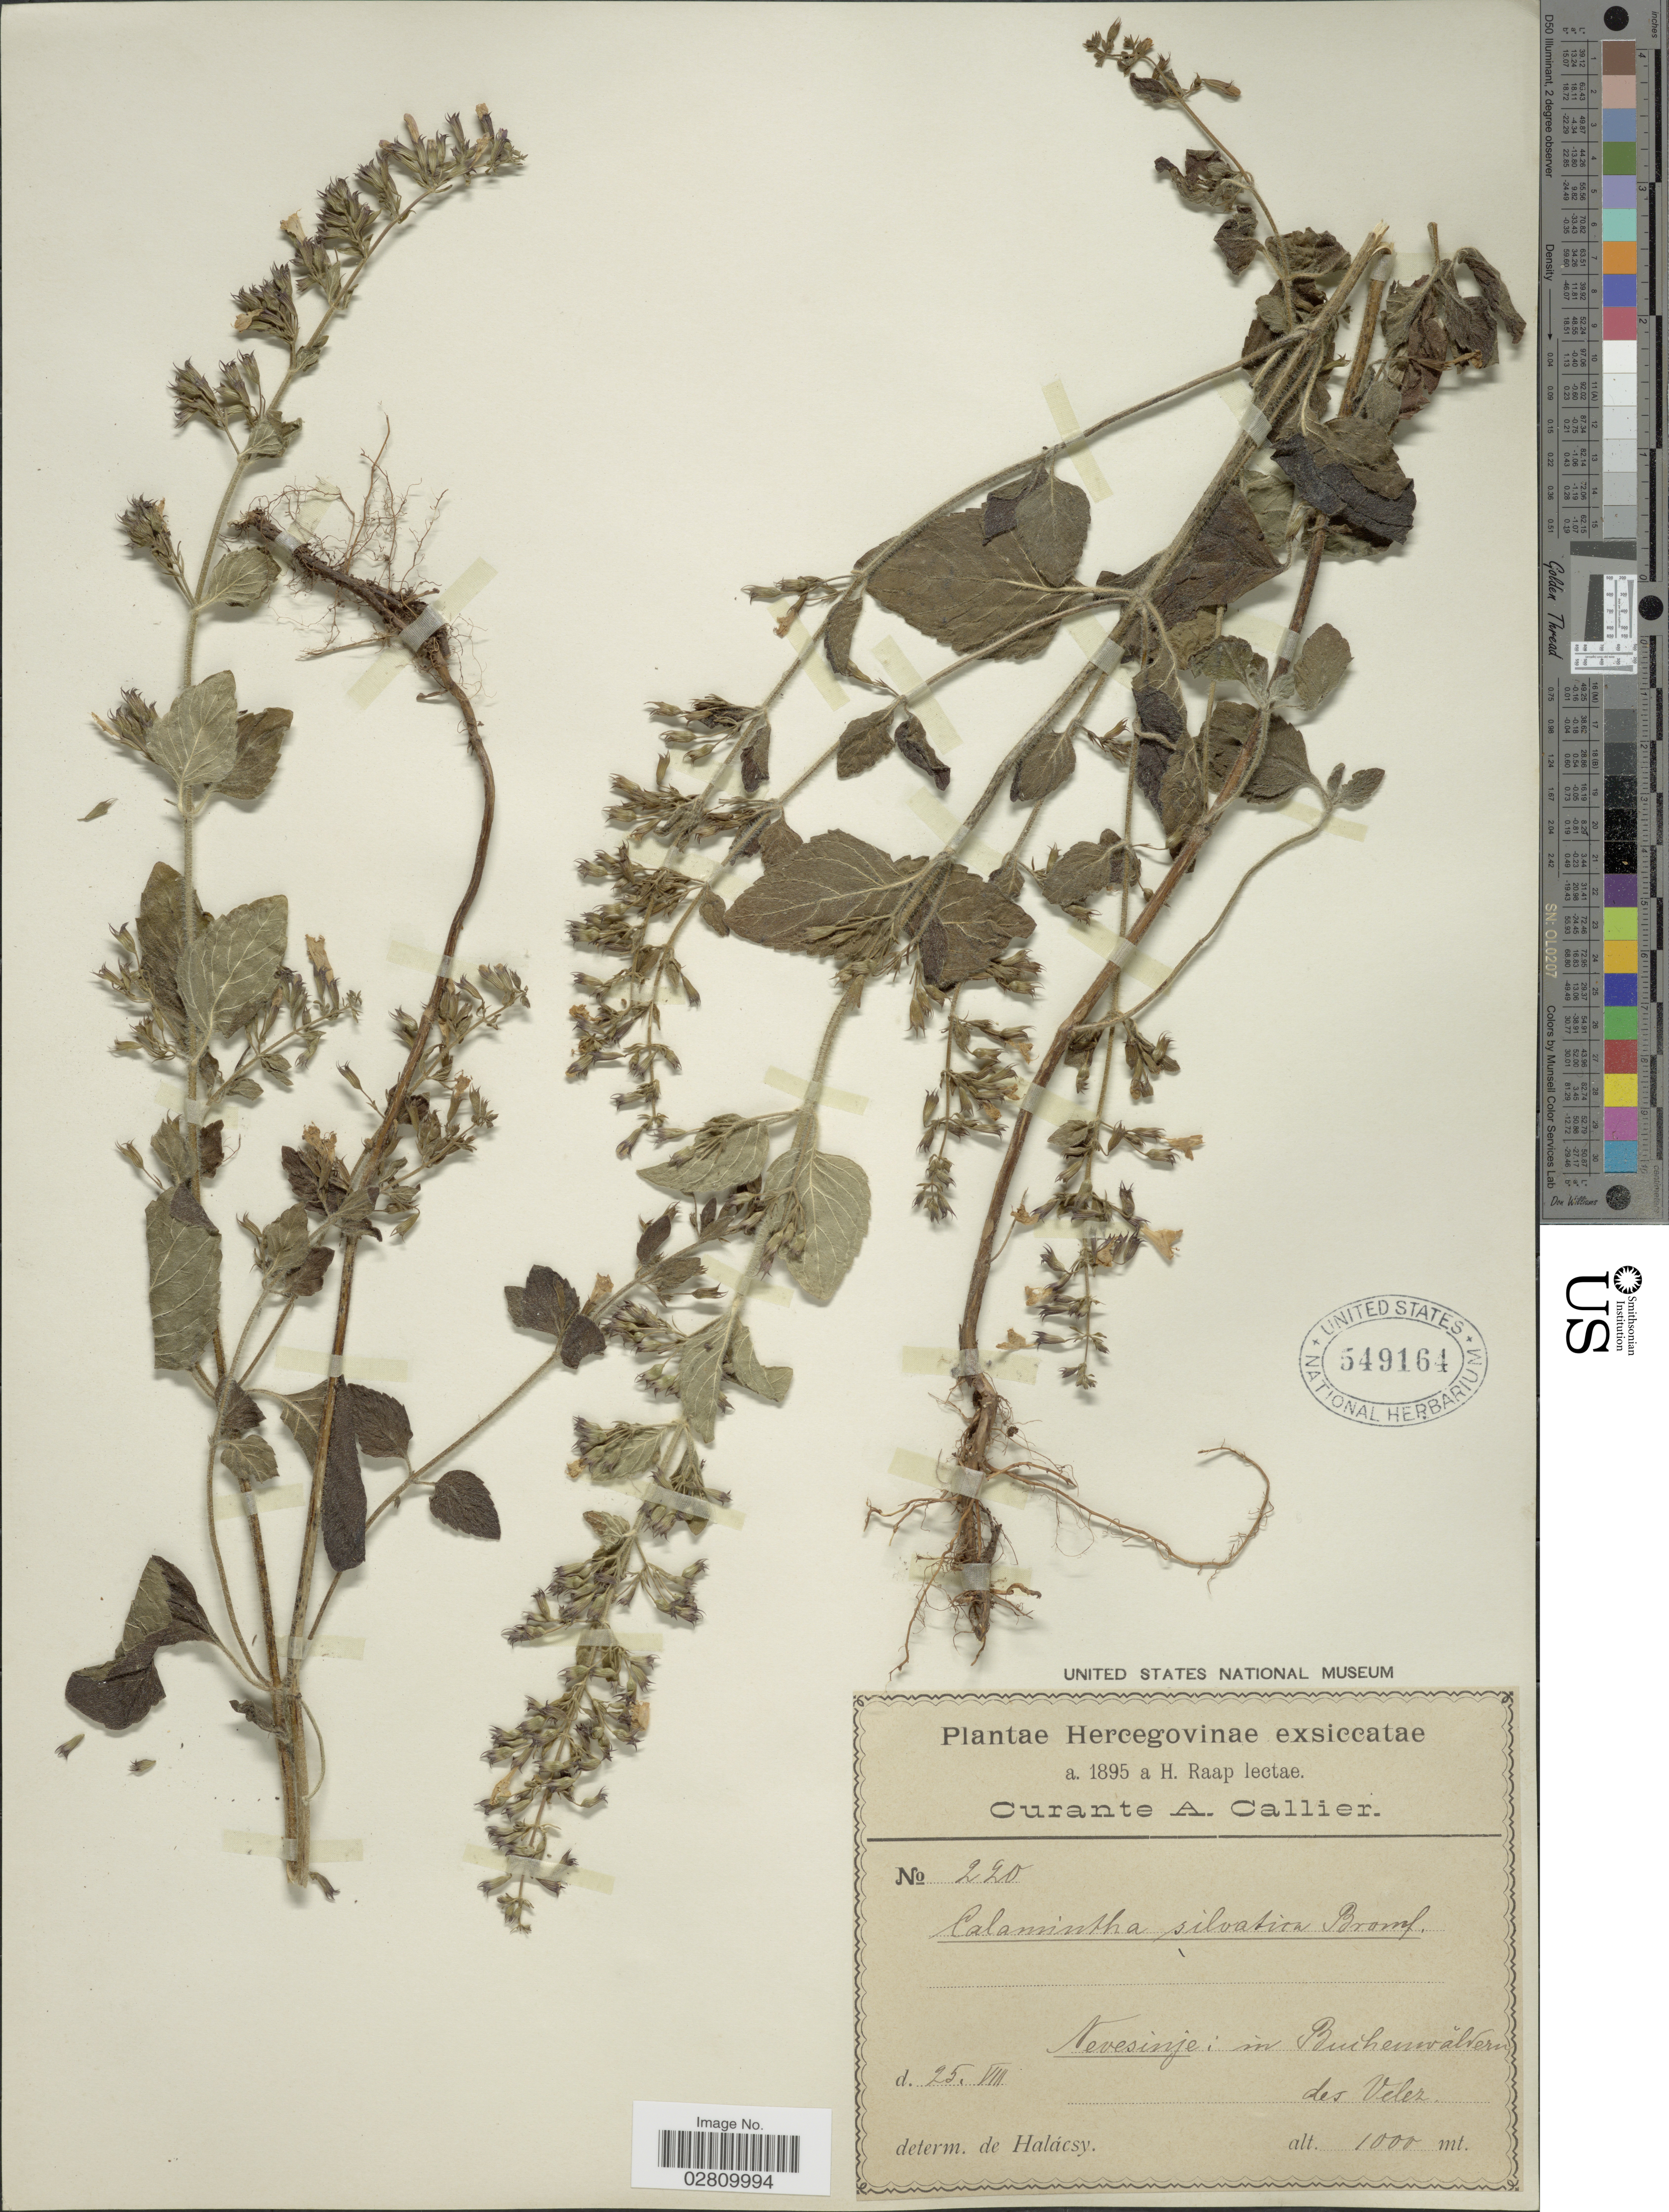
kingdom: Plantae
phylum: Tracheophyta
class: Magnoliopsida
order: Lamiales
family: Lamiaceae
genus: Calamintha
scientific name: Calamintha sylvatica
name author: Bromf.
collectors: H. Raap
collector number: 220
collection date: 1895-08-25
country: Bosnia and Herzegovina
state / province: Srpska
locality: Hercegovinae. Nevesinje: in Burhenwäldern [interpreted] des Velez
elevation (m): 1000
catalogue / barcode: US 549164